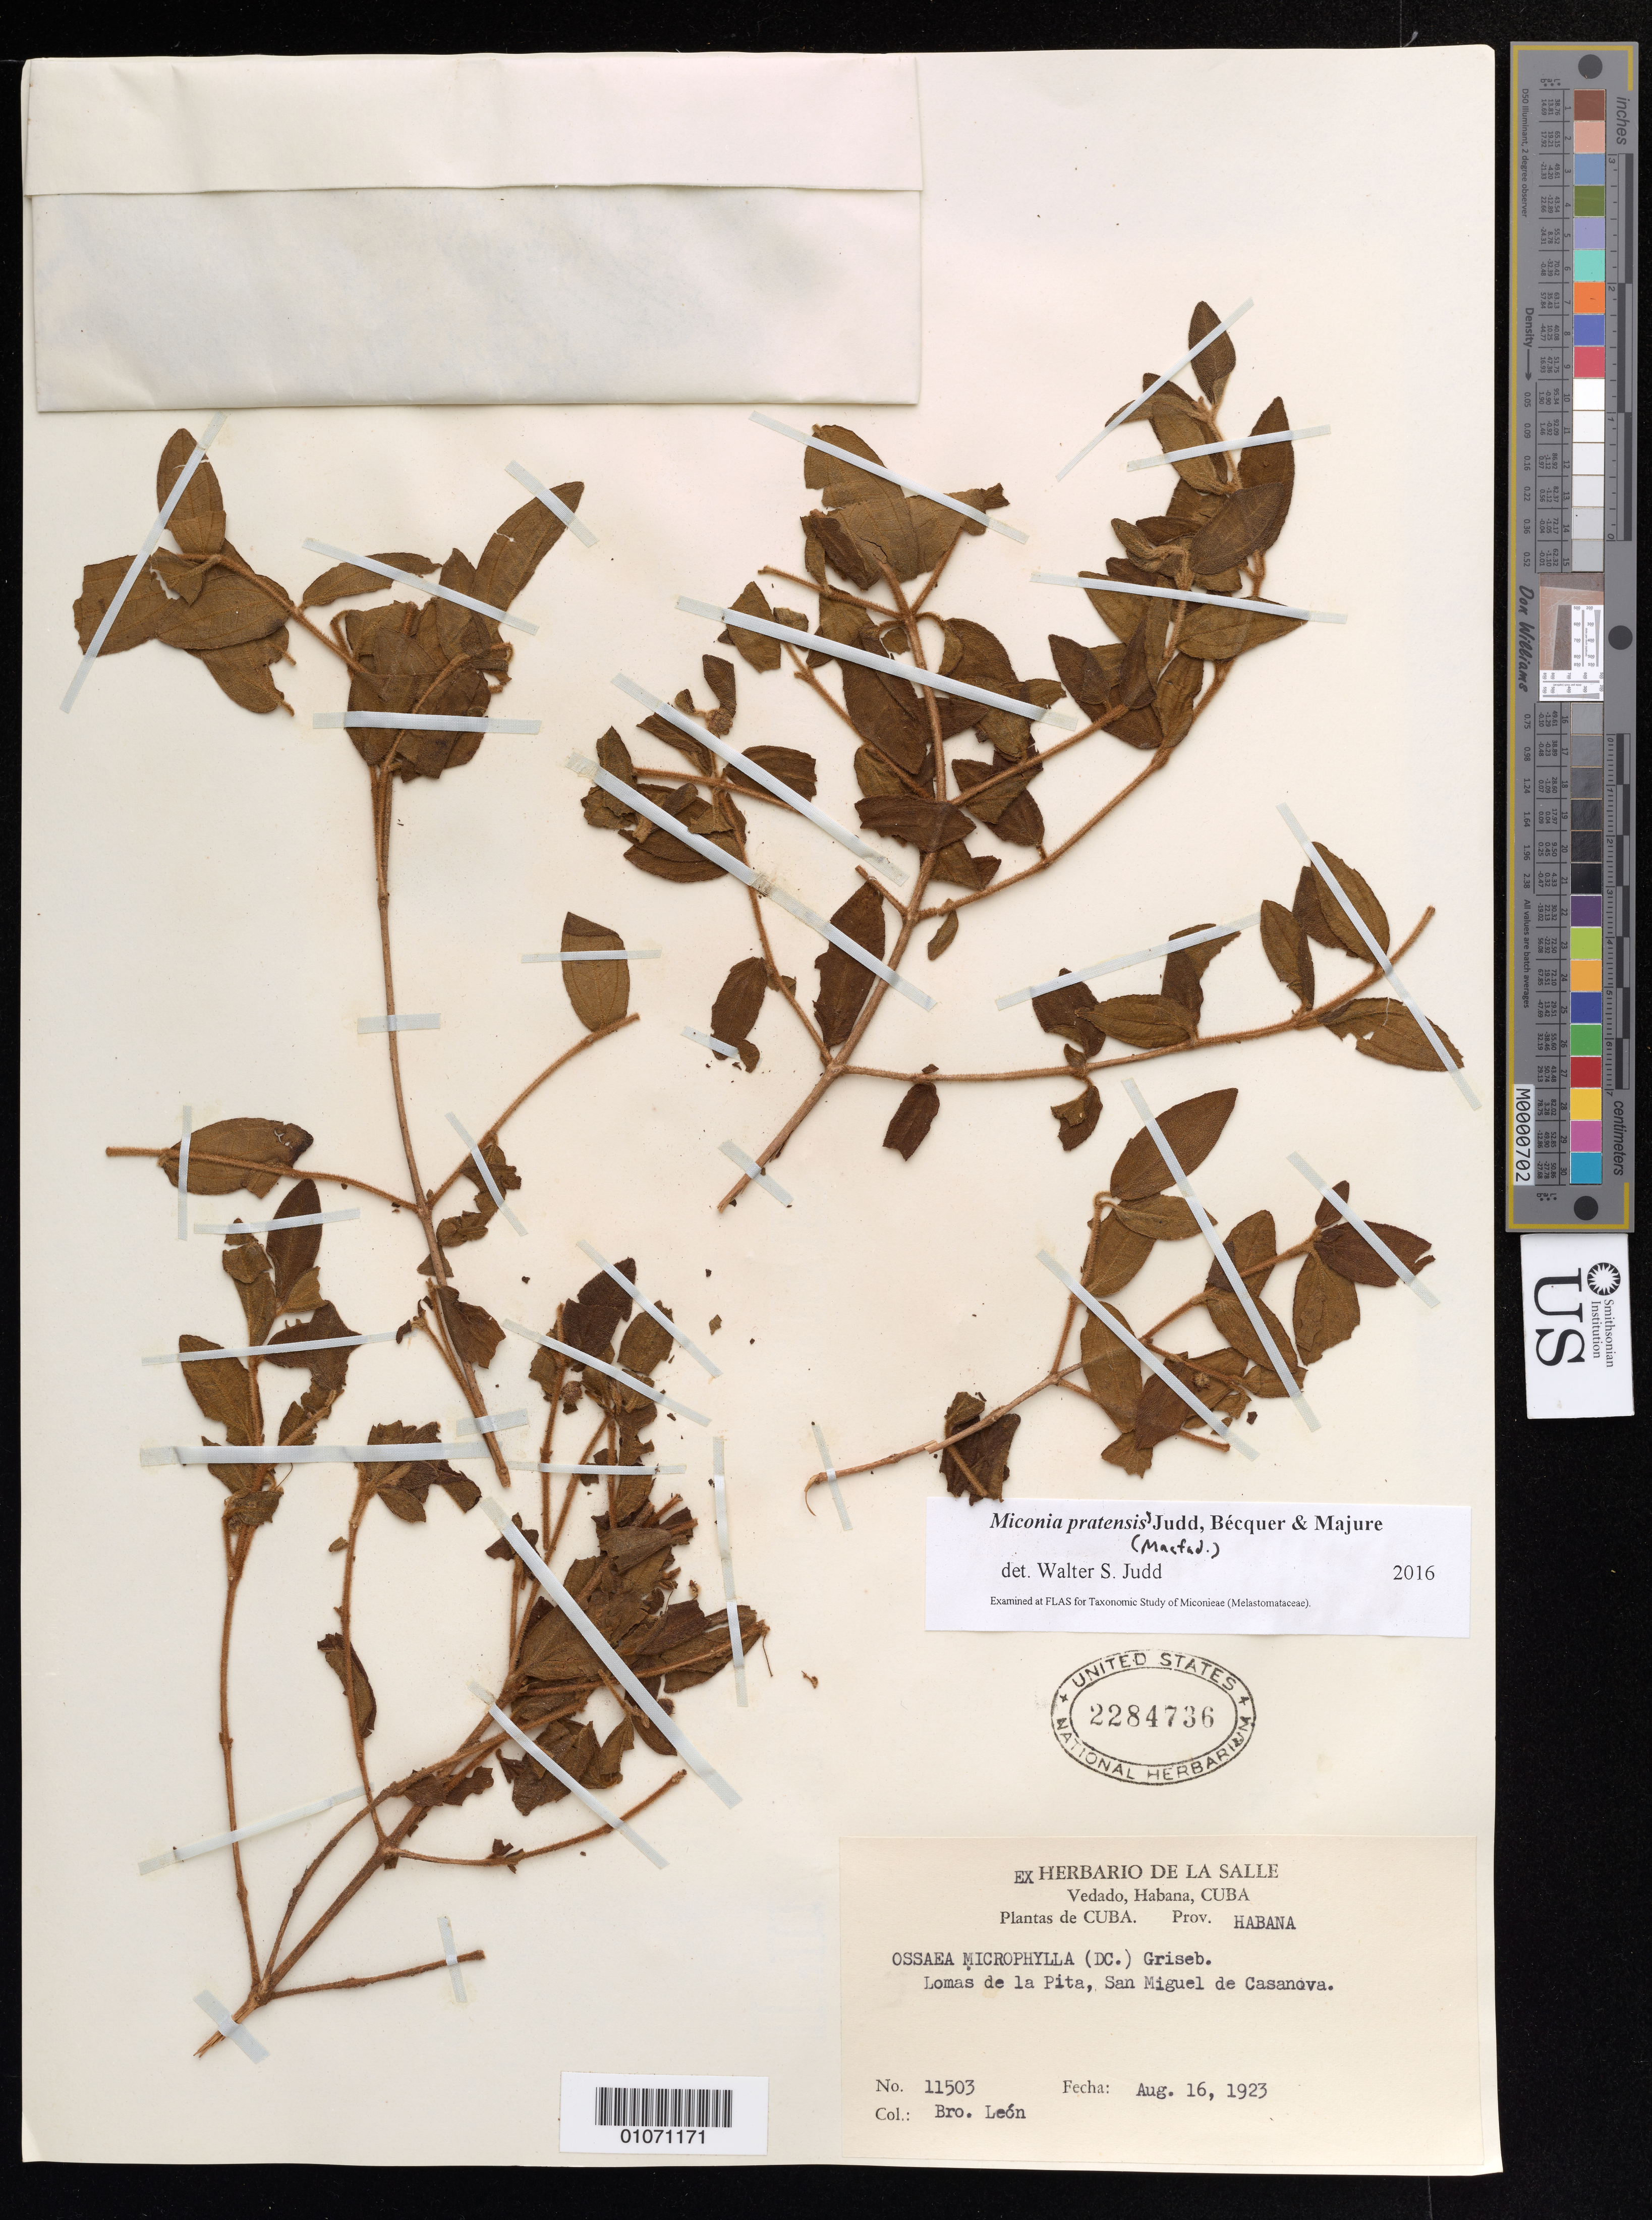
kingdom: Plantae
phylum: Tracheophyta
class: Magnoliopsida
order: Myrtales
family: Melastomataceae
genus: Miconia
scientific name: Miconia pratensis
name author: Judd et al.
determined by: Judd, Walter S.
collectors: Bro. León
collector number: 11503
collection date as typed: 16 Aug 1923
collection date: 1923-08-16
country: Cuba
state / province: La Habana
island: Cuba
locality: Lomas de la Pita, San Miguel de Casanova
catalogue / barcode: US 2284736